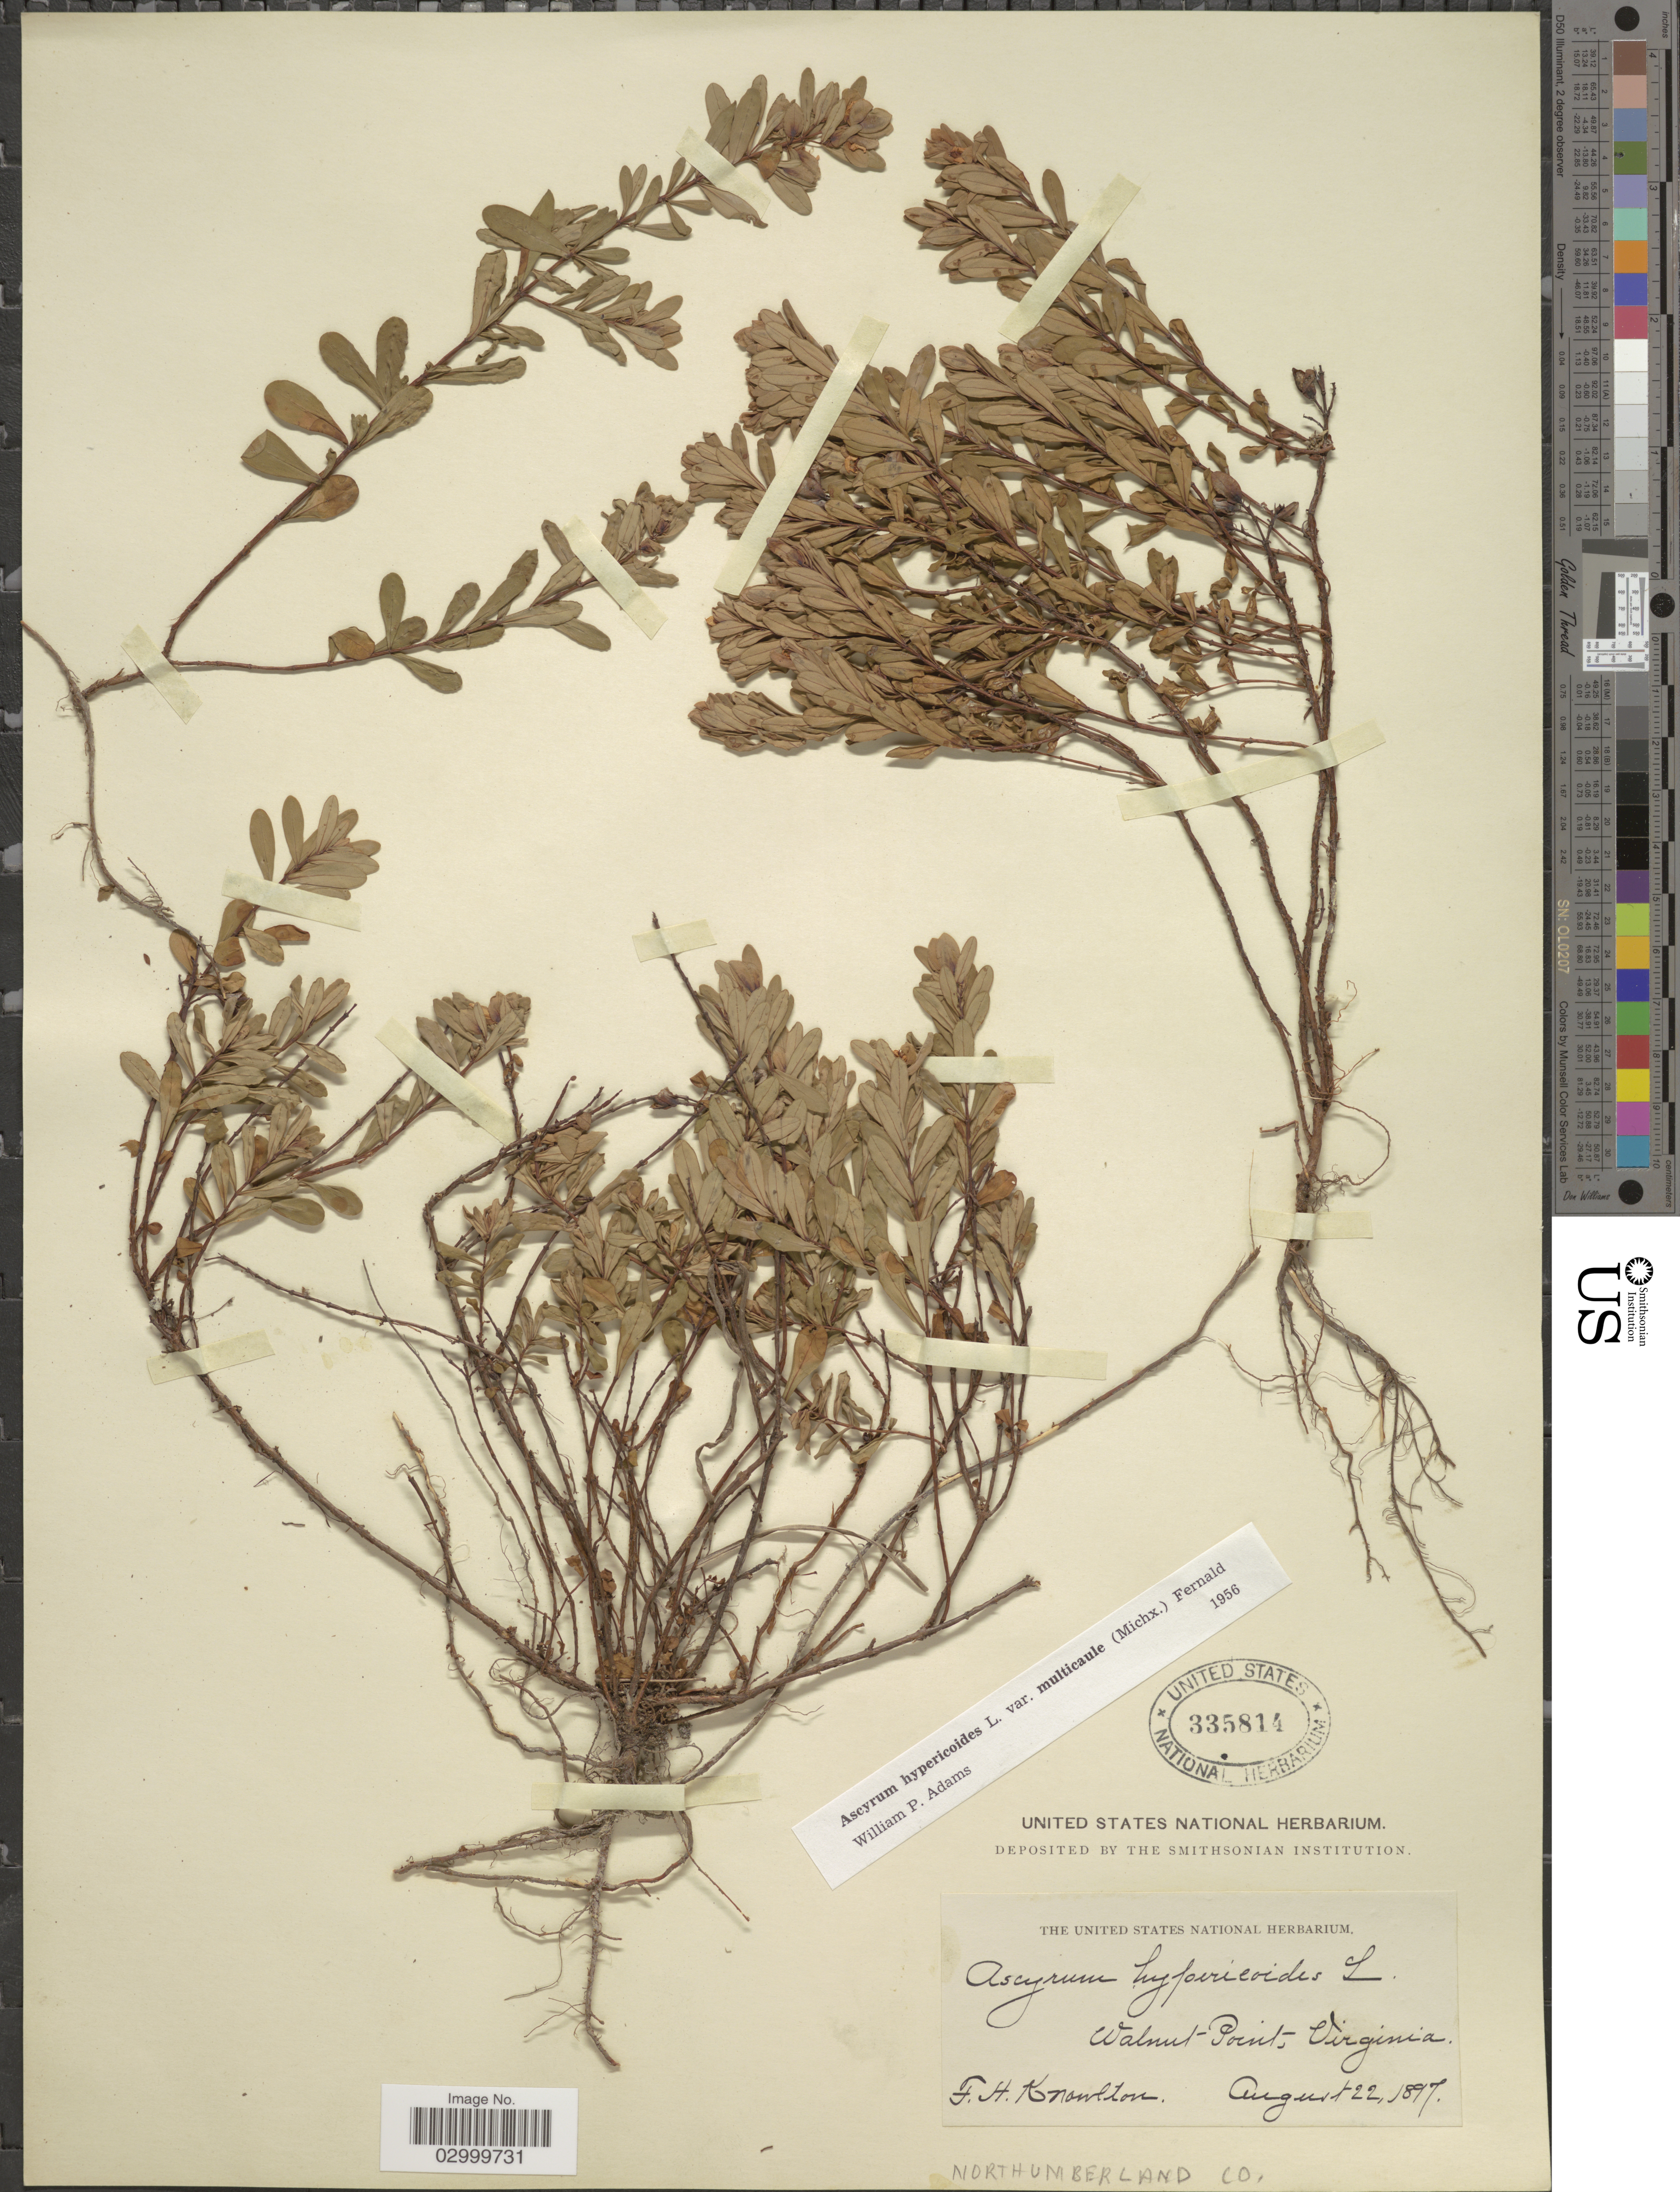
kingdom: Plantae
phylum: Tracheophyta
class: Magnoliopsida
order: Malpighiales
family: Hypericaceae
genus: Hypericum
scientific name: Hypericum stragulum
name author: W.P. Adams & N. Robson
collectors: F. H. Knowlton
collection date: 1897-08-22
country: United States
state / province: Virginia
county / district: Northumberland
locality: Walnut Point, Northumberland Co.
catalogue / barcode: US 335814